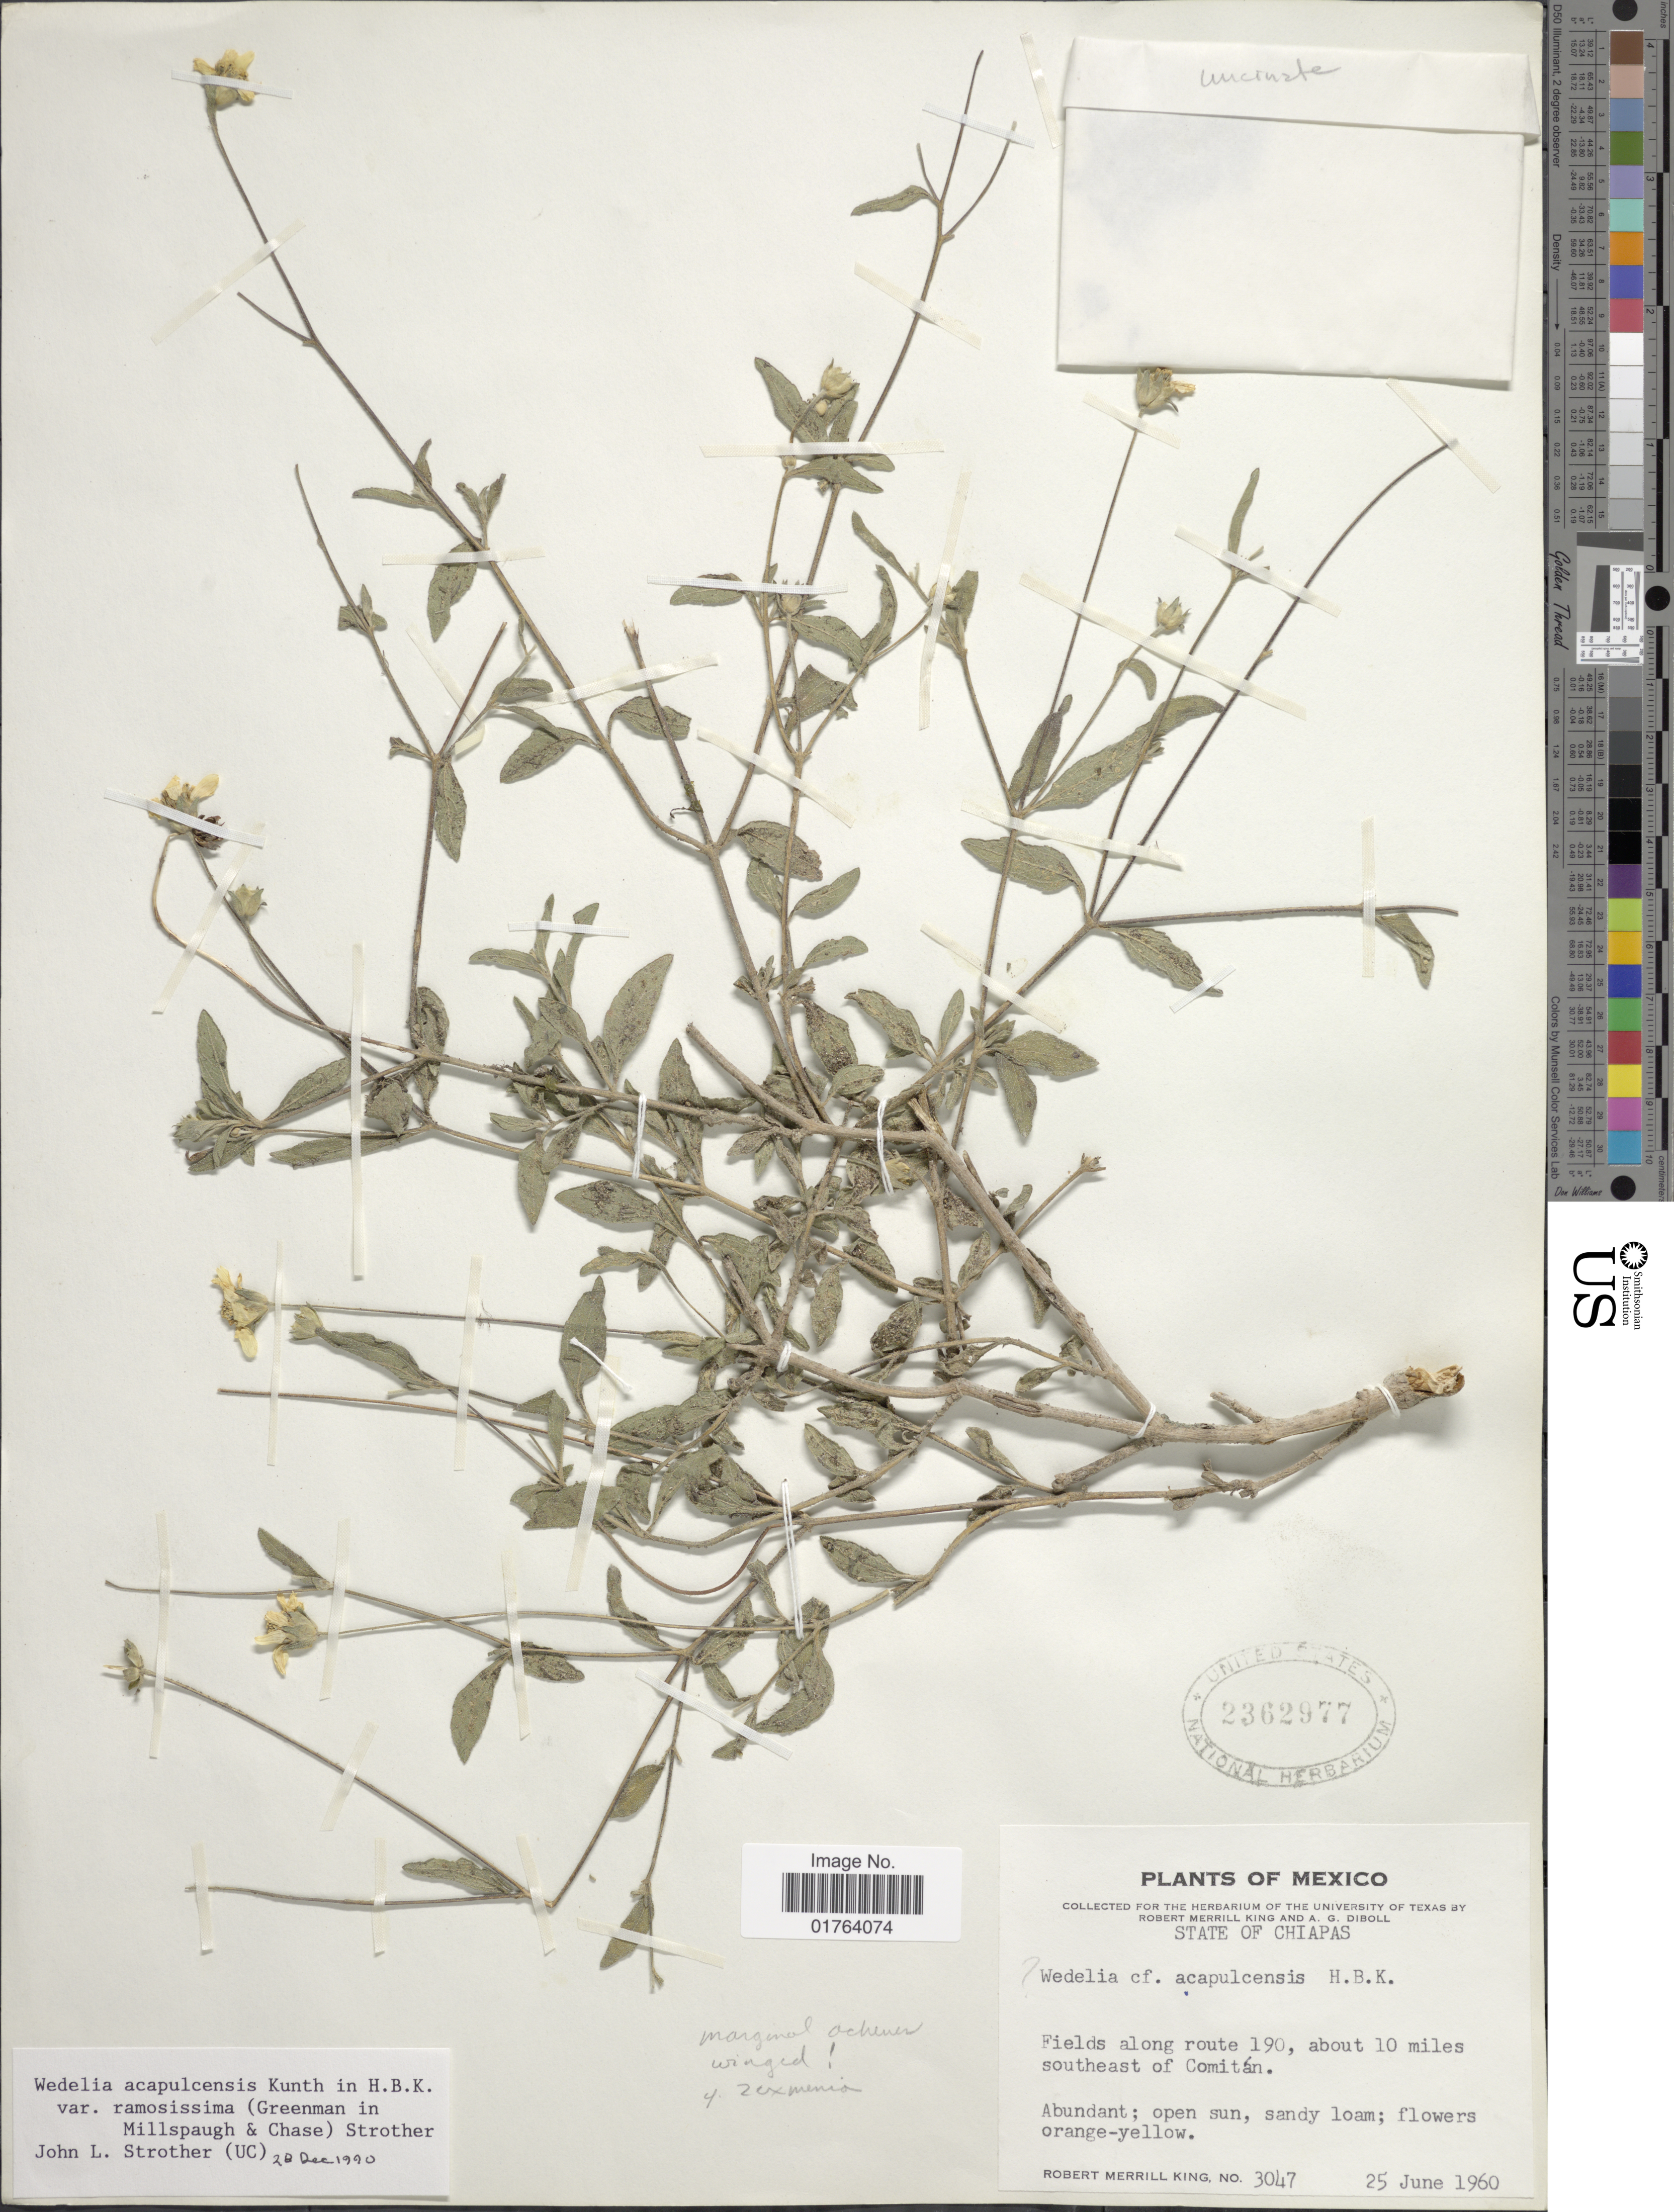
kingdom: Plantae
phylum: Tracheophyta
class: Magnoliopsida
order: Asterales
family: Asteraceae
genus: Wedelia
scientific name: Wedelia acapulcensis var. ramosissima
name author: (Greenm.) Strother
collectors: R. M. King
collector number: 3047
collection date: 1960-06-25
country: Mexico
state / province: Chiapas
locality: Fiels along route 190, about 10 miles southeast of Comitan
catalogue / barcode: US 2362977